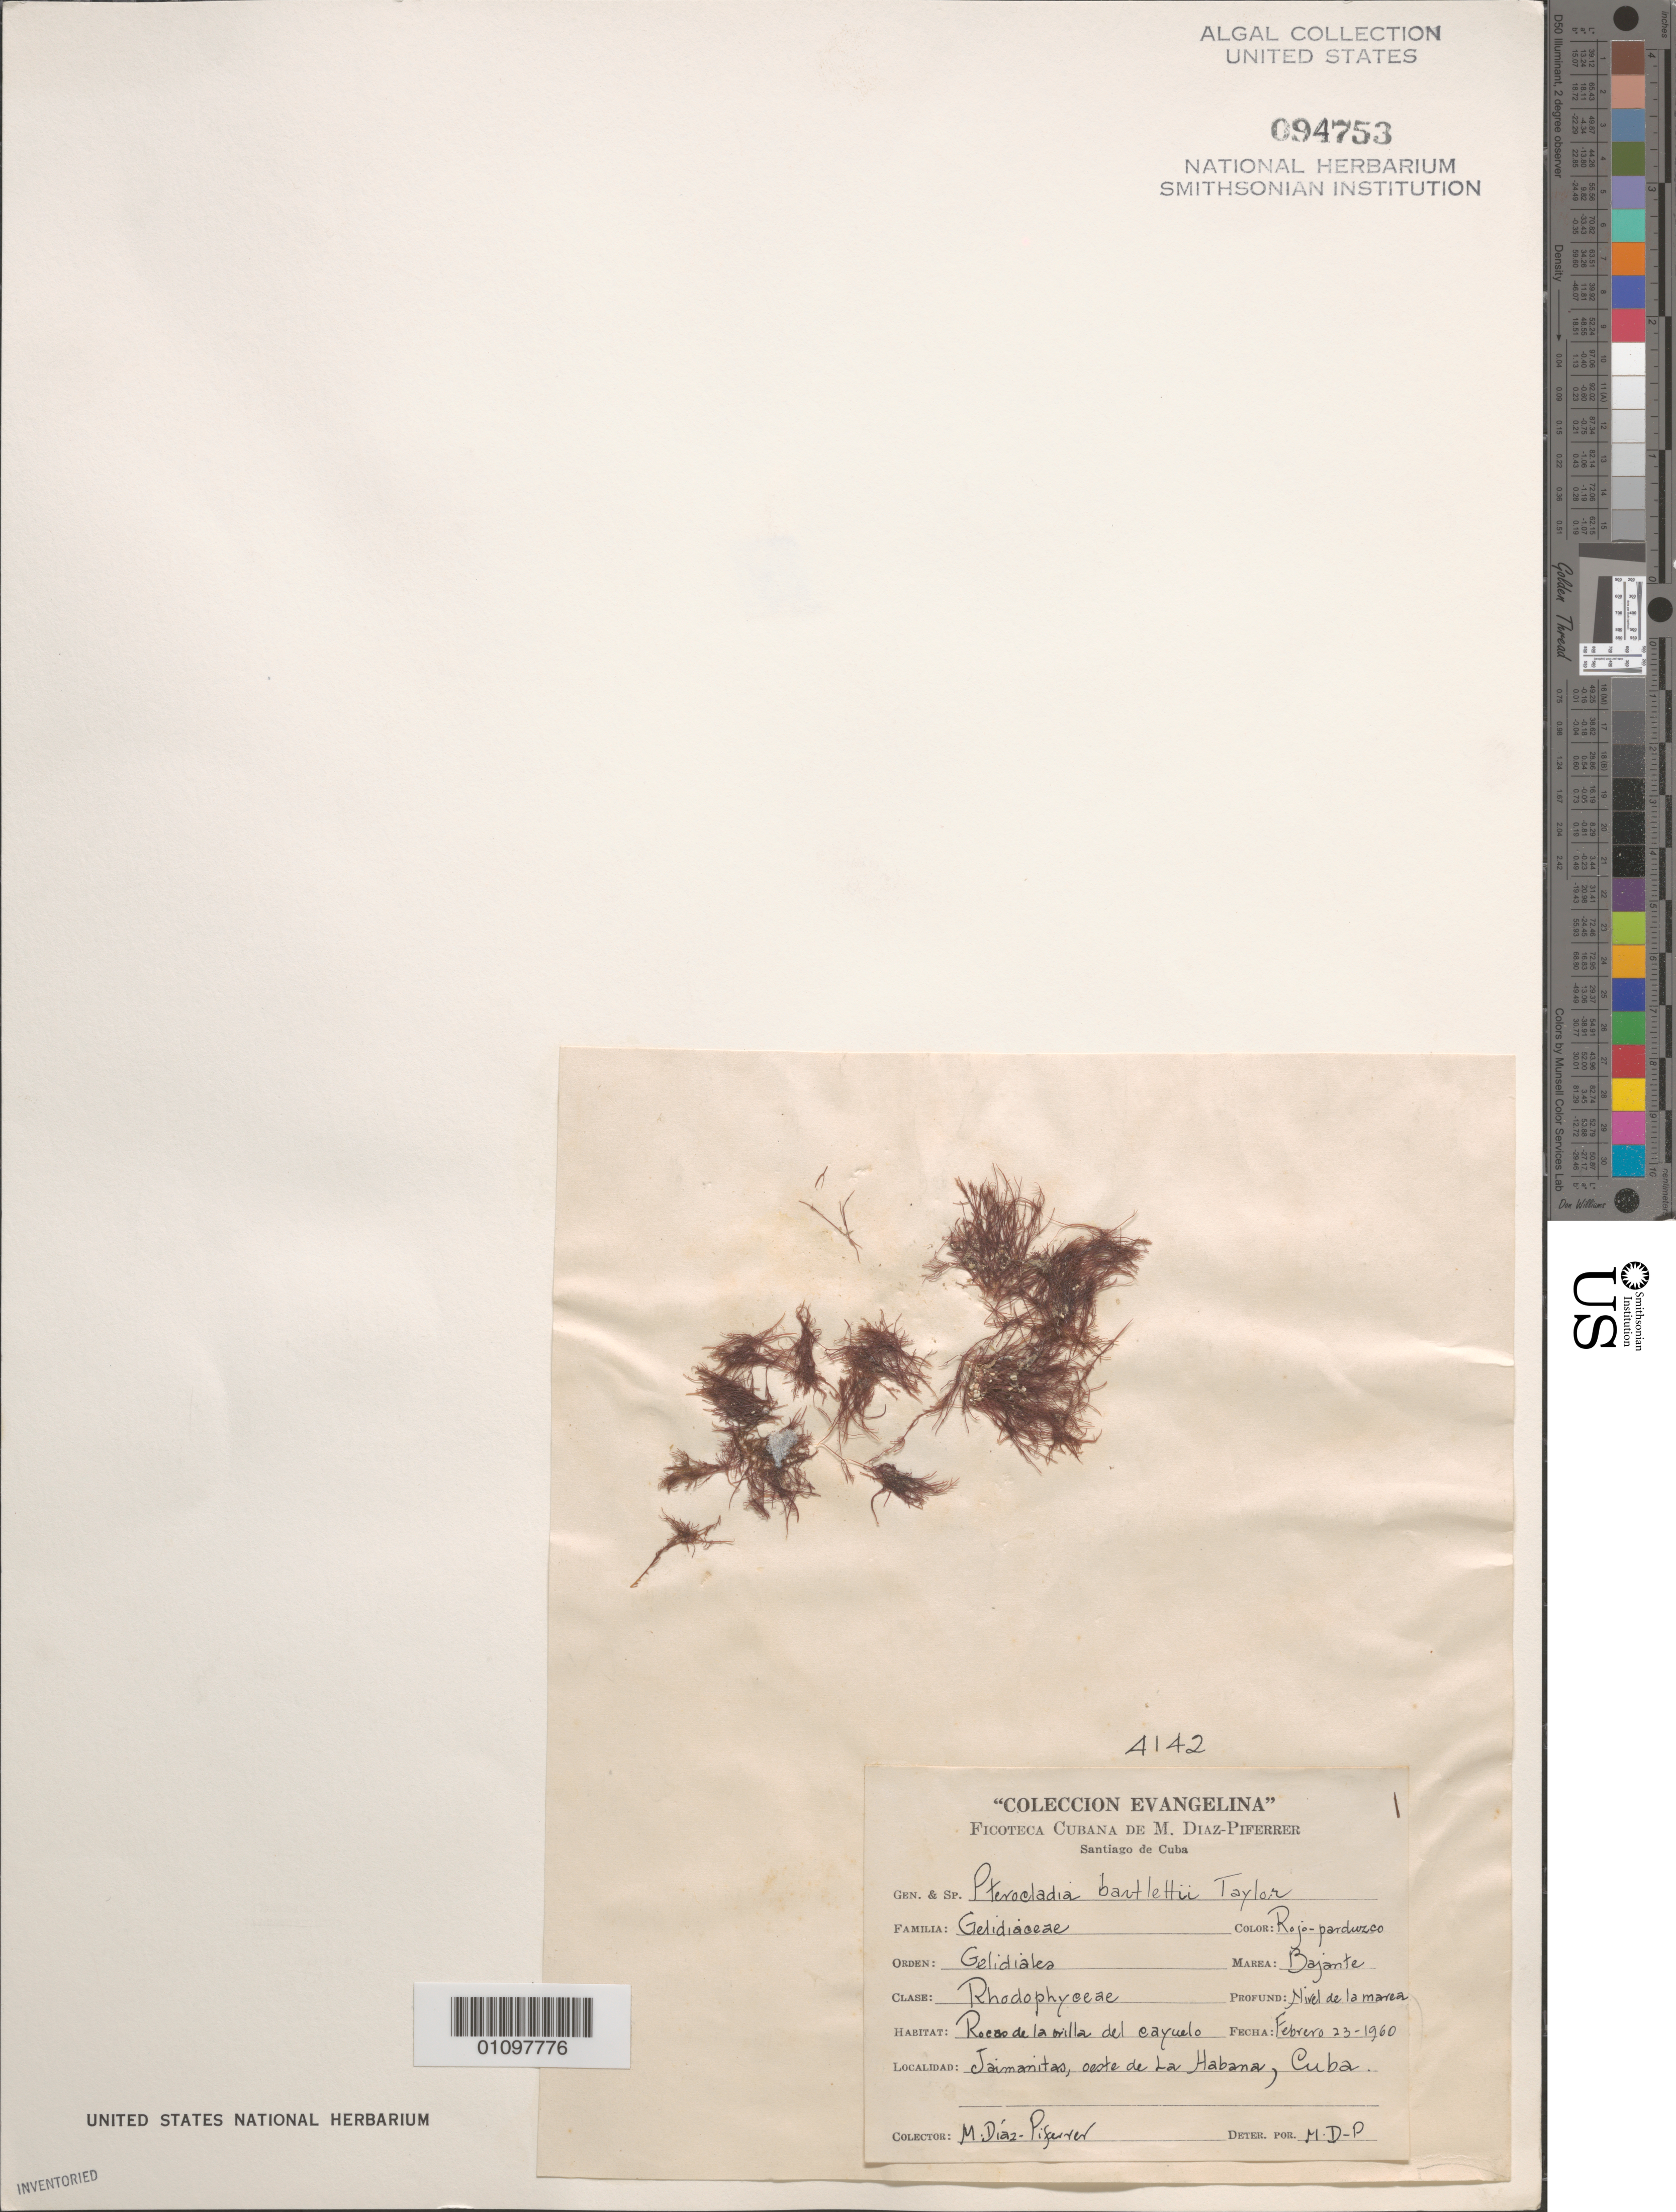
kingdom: Plantae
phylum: Rhodophyta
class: Florideophyceae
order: Gelidiales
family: Pterocladiaceae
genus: Pterocladiella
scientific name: Pterocladiella bartlettii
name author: (W.R. Taylor) Santelices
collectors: M. Diaz-Piferrer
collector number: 4142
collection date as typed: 23 Feb 1960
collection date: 1960-02-23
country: Cuba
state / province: La Habana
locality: Jaimanitas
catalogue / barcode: US 94753